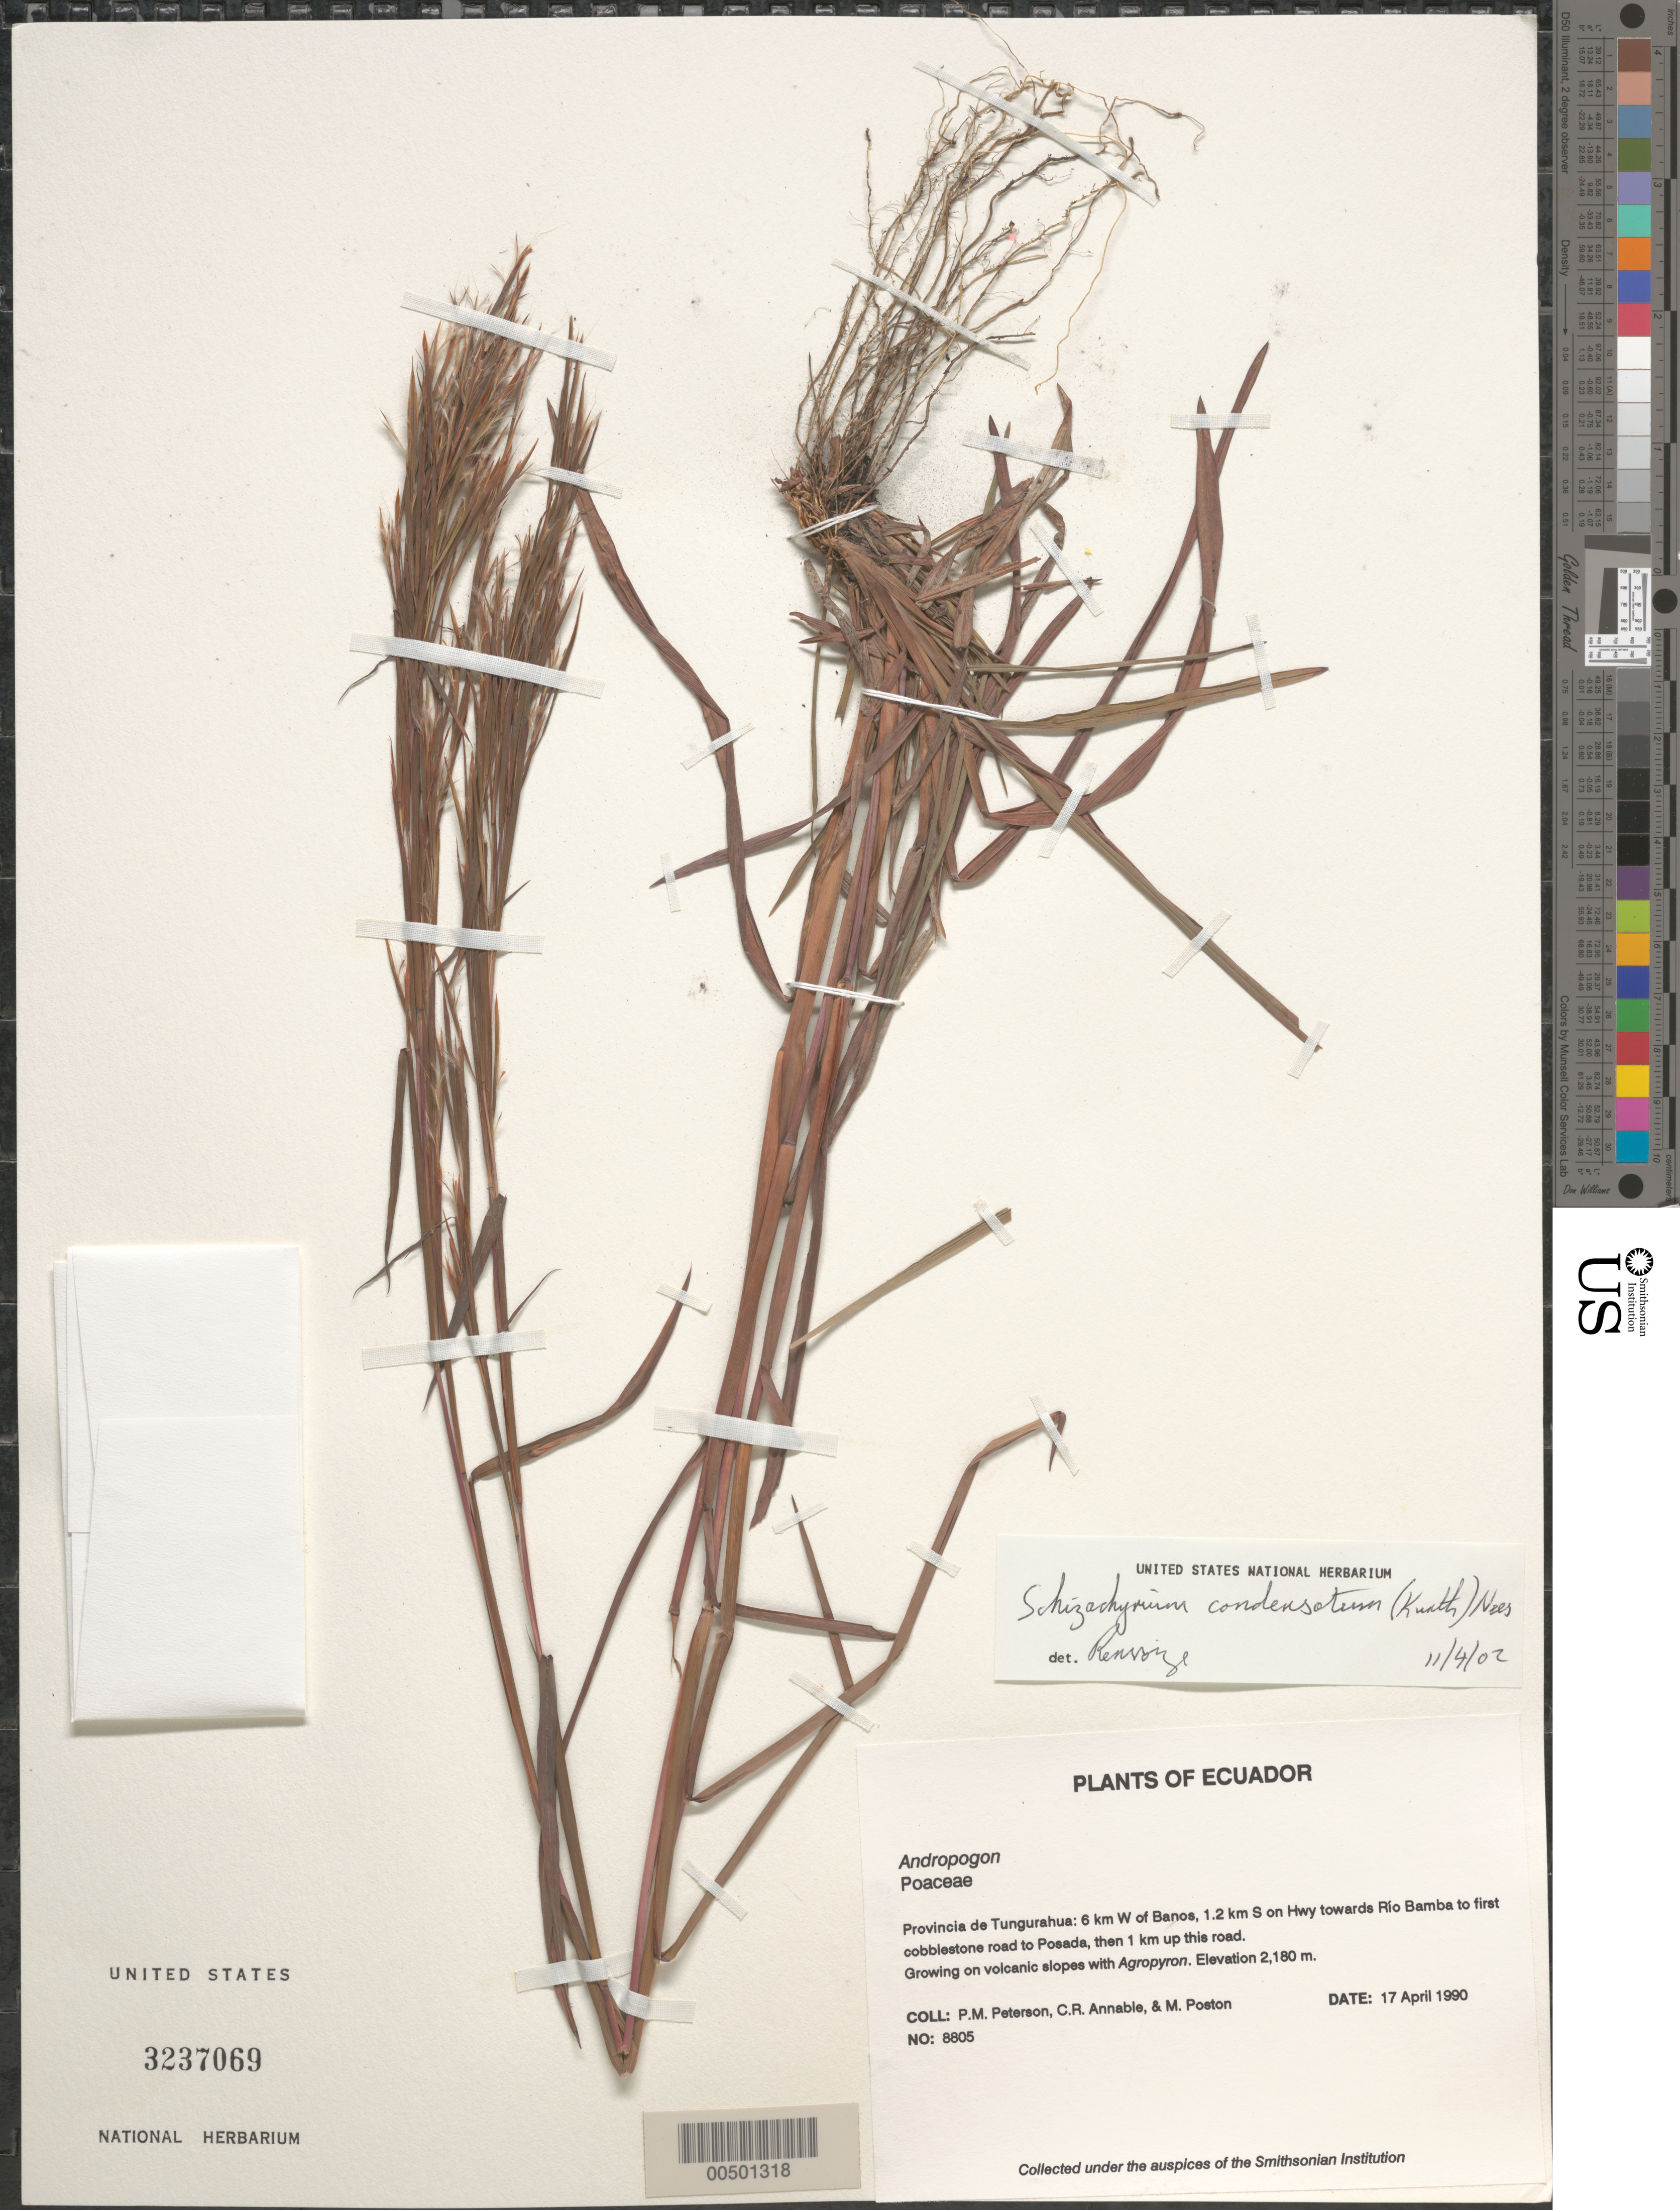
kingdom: Plantae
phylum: Tracheophyta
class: Liliopsida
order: Poales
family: Poaceae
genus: Schizachyrium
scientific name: Schizachyrium condensatum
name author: (Kunth) Nees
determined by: Renvoize, S. A.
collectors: P. M. Peterson, C. R. Annable & M. Poston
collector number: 08805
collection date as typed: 17 Apr 1990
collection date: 1990-04-17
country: Ecuador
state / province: Tungurahua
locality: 6 km W of Banos, 1.2 km S on Hwy towards Riobamba to first cobblestOneroad to Posada, then 1 km up this road.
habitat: Growing on volcanic slopes with Agropyron.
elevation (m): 2180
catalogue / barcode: US 3237069